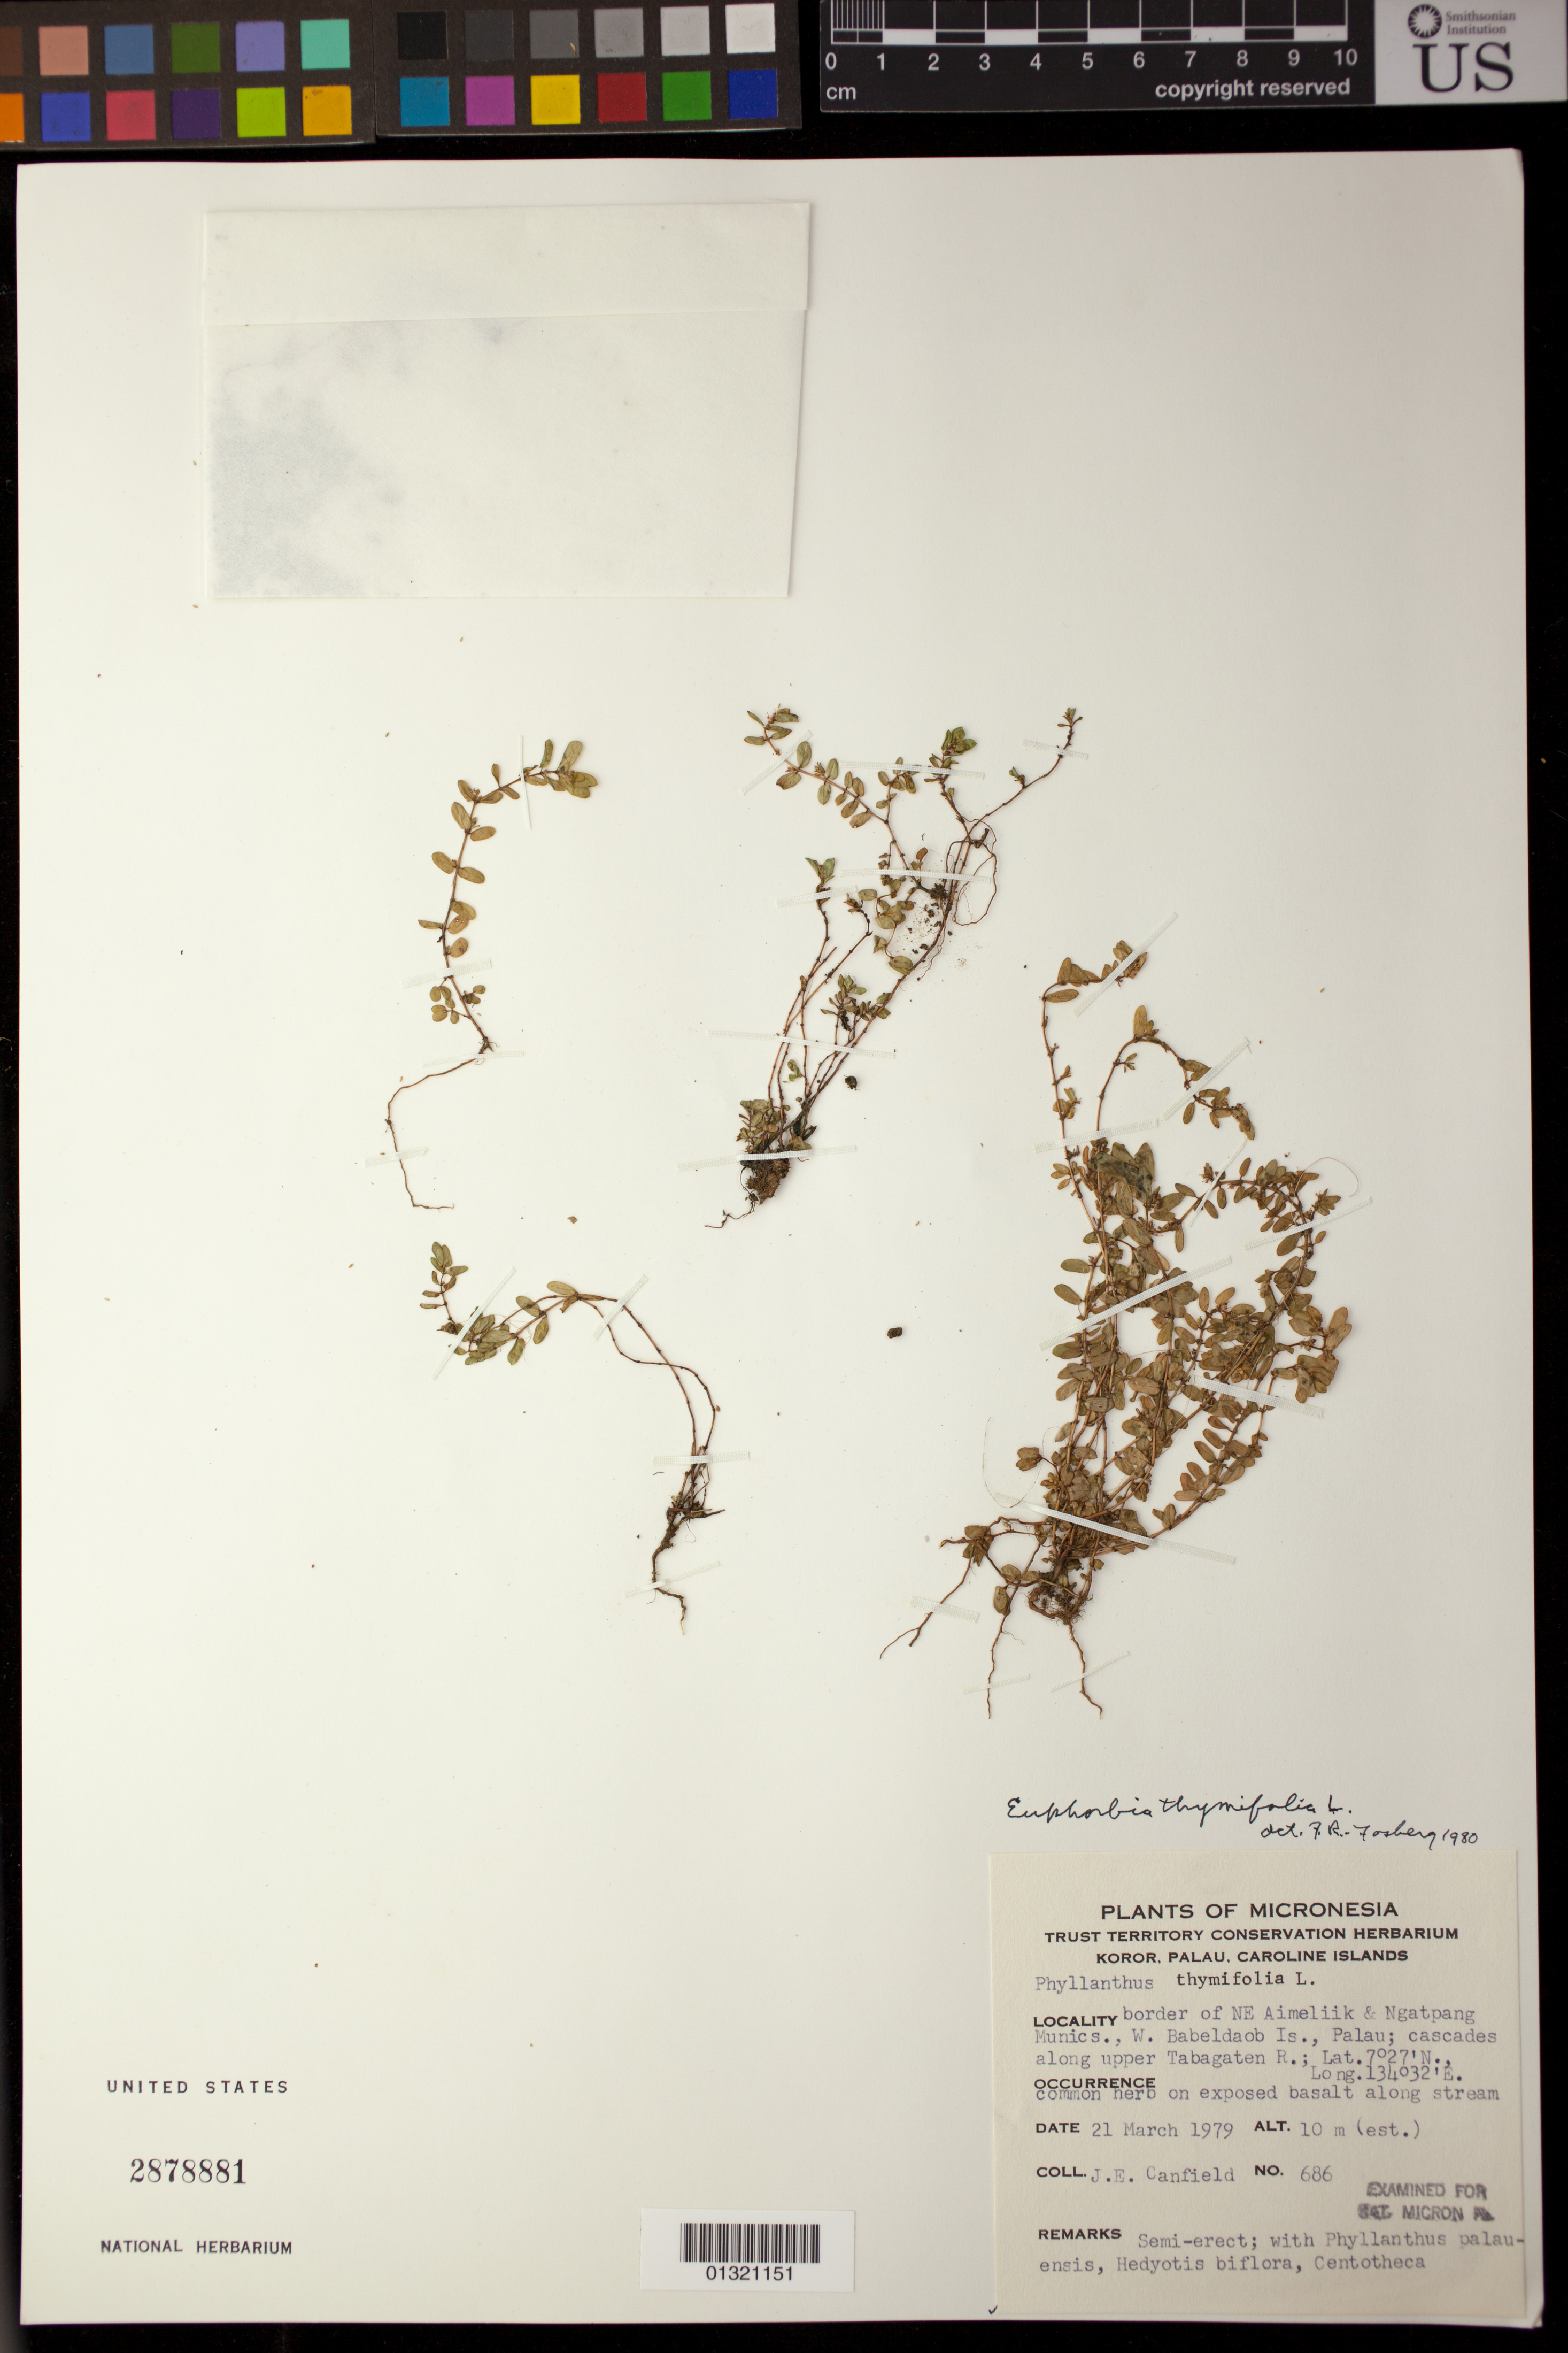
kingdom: Plantae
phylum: Tracheophyta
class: Magnoliopsida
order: Malpighiales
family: Euphorbiaceae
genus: Euphorbia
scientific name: Euphorbia thymifolia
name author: L.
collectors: J. E. Canfield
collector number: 686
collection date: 1979-03-21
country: Palau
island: Babeldaob [Babelthuap]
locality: Border of NE Aimeliik & Ngatpang Munics., W. Babeldaob Is., Palau; cascades along upper Tabagaten R.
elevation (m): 10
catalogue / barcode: US 2878881